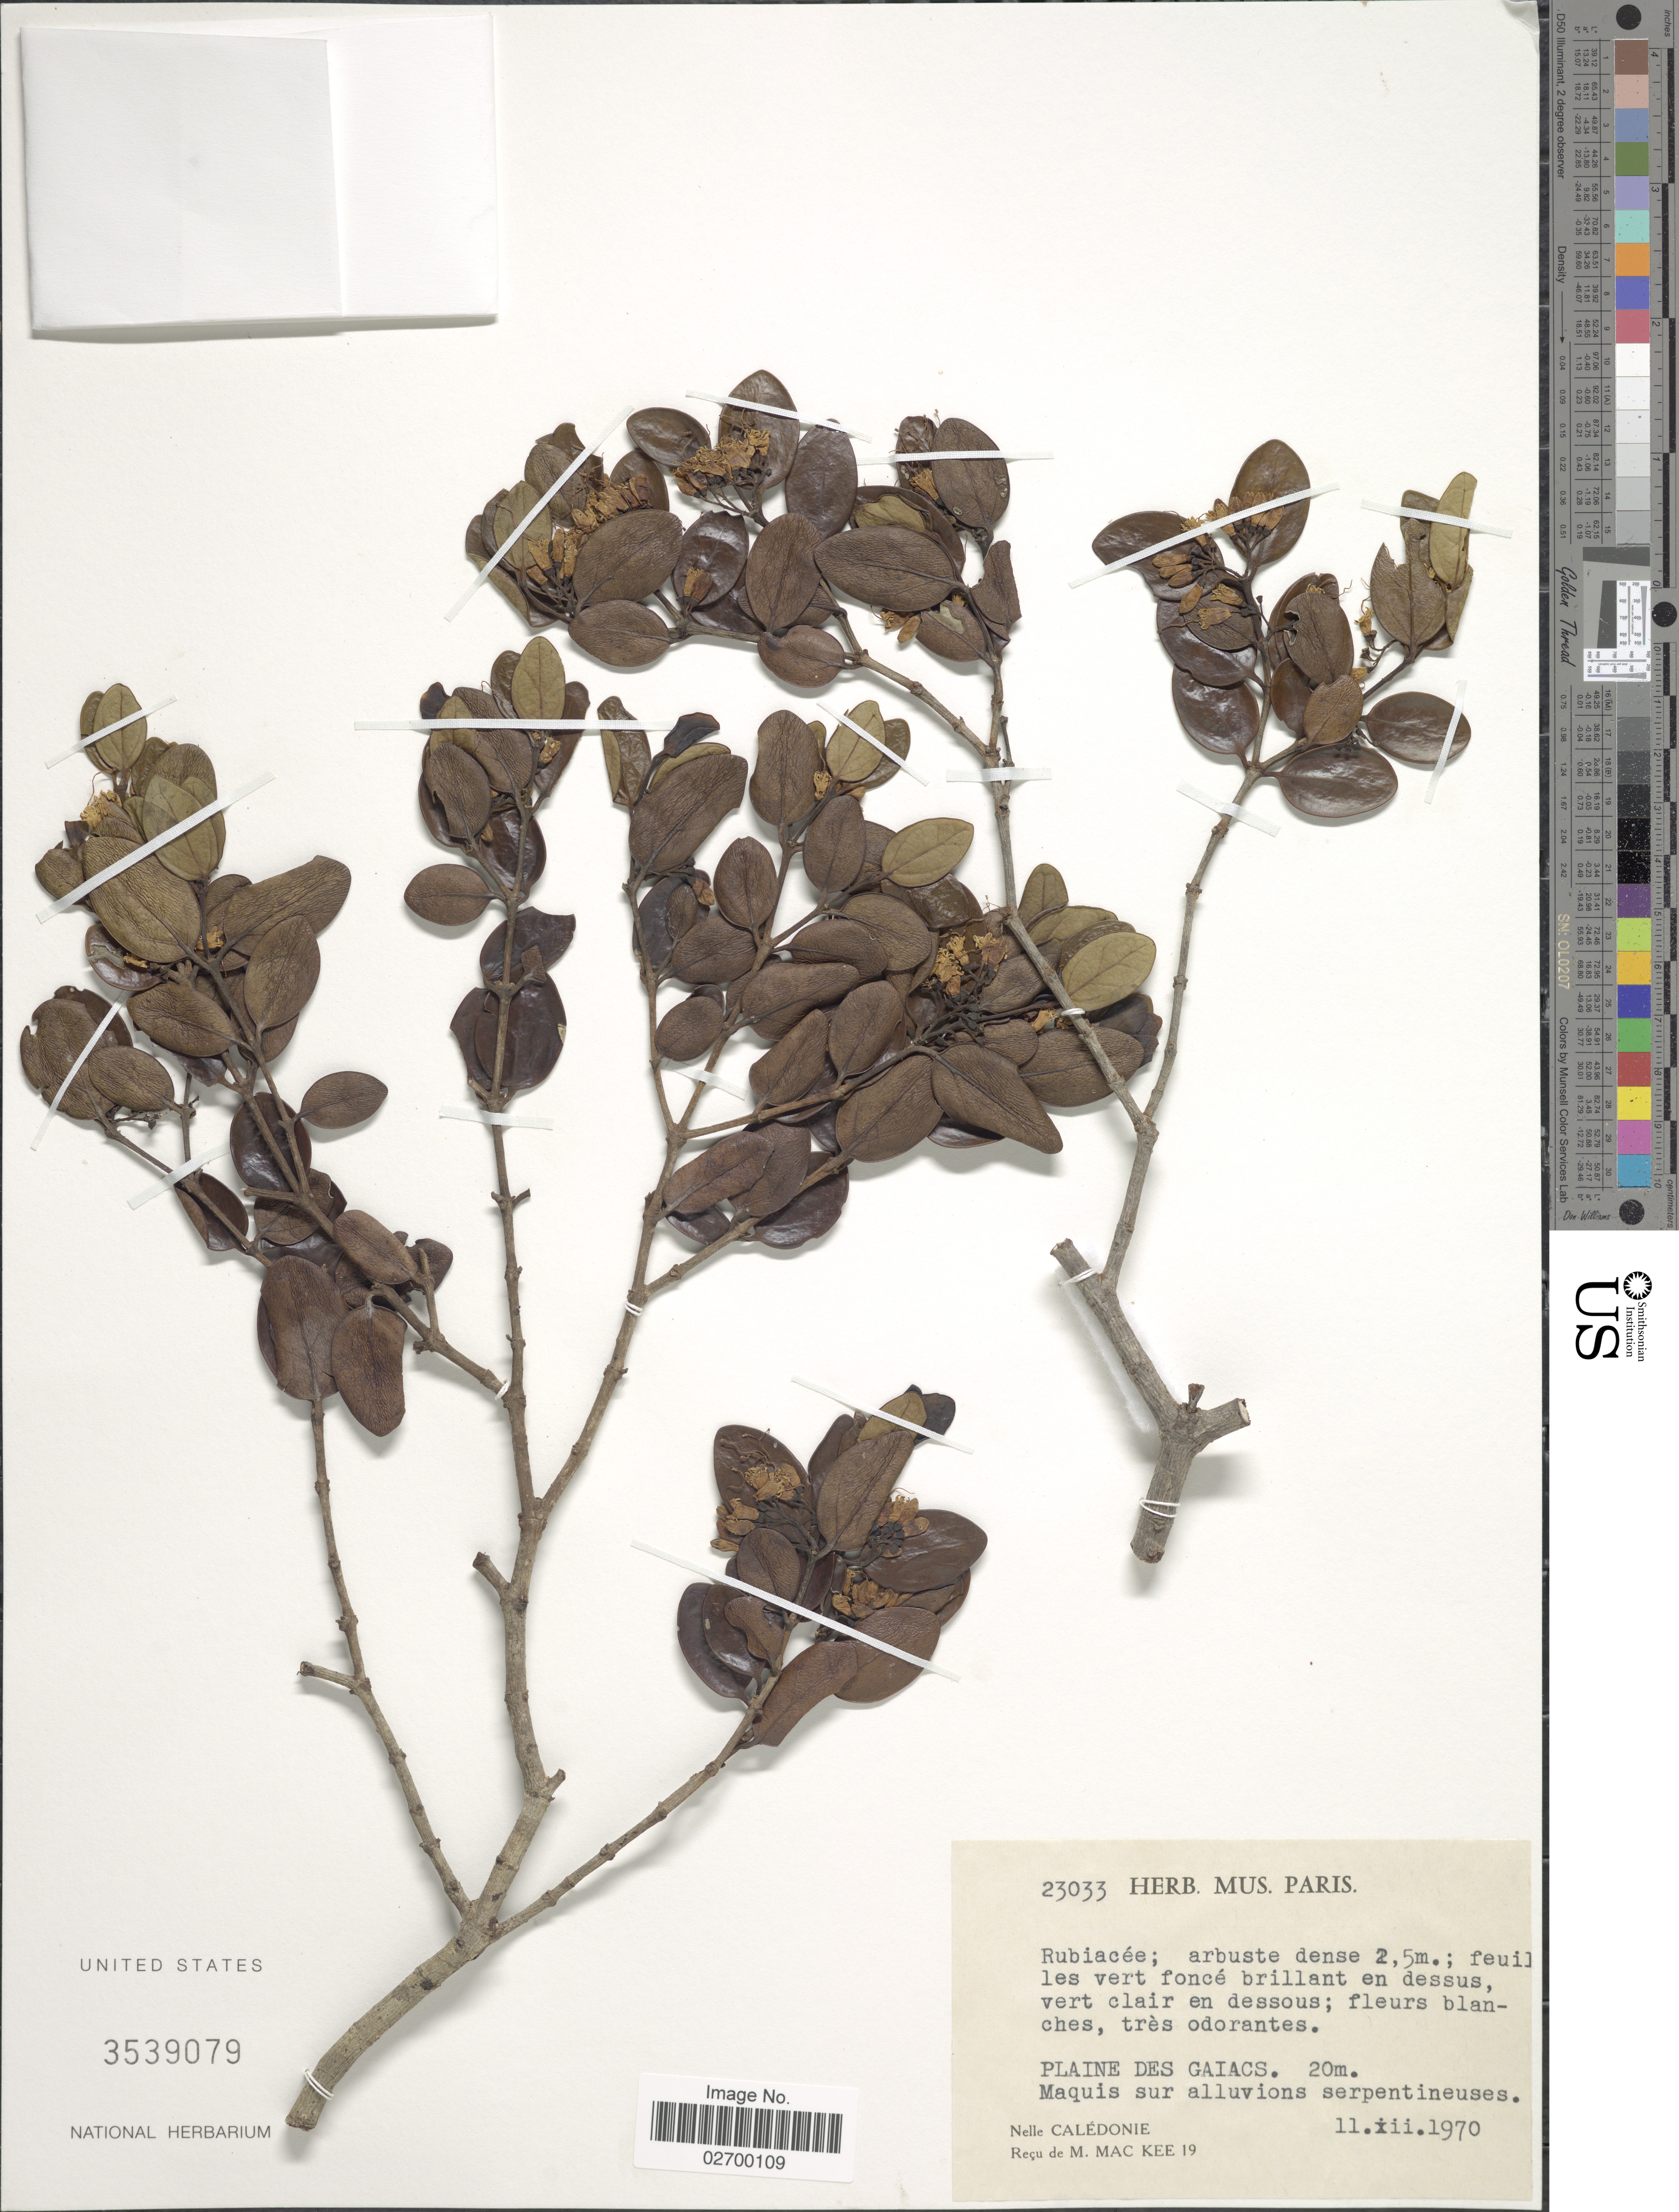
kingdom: Plantae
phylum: Tracheophyta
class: Magnoliopsida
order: Gentianales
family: Rubiaceae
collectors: ex herb. Mus. Paris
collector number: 23033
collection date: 1970-12-11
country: New Caledonia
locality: Plaine des Gaiacs. Nelle Caledonie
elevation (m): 20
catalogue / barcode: US 3539079